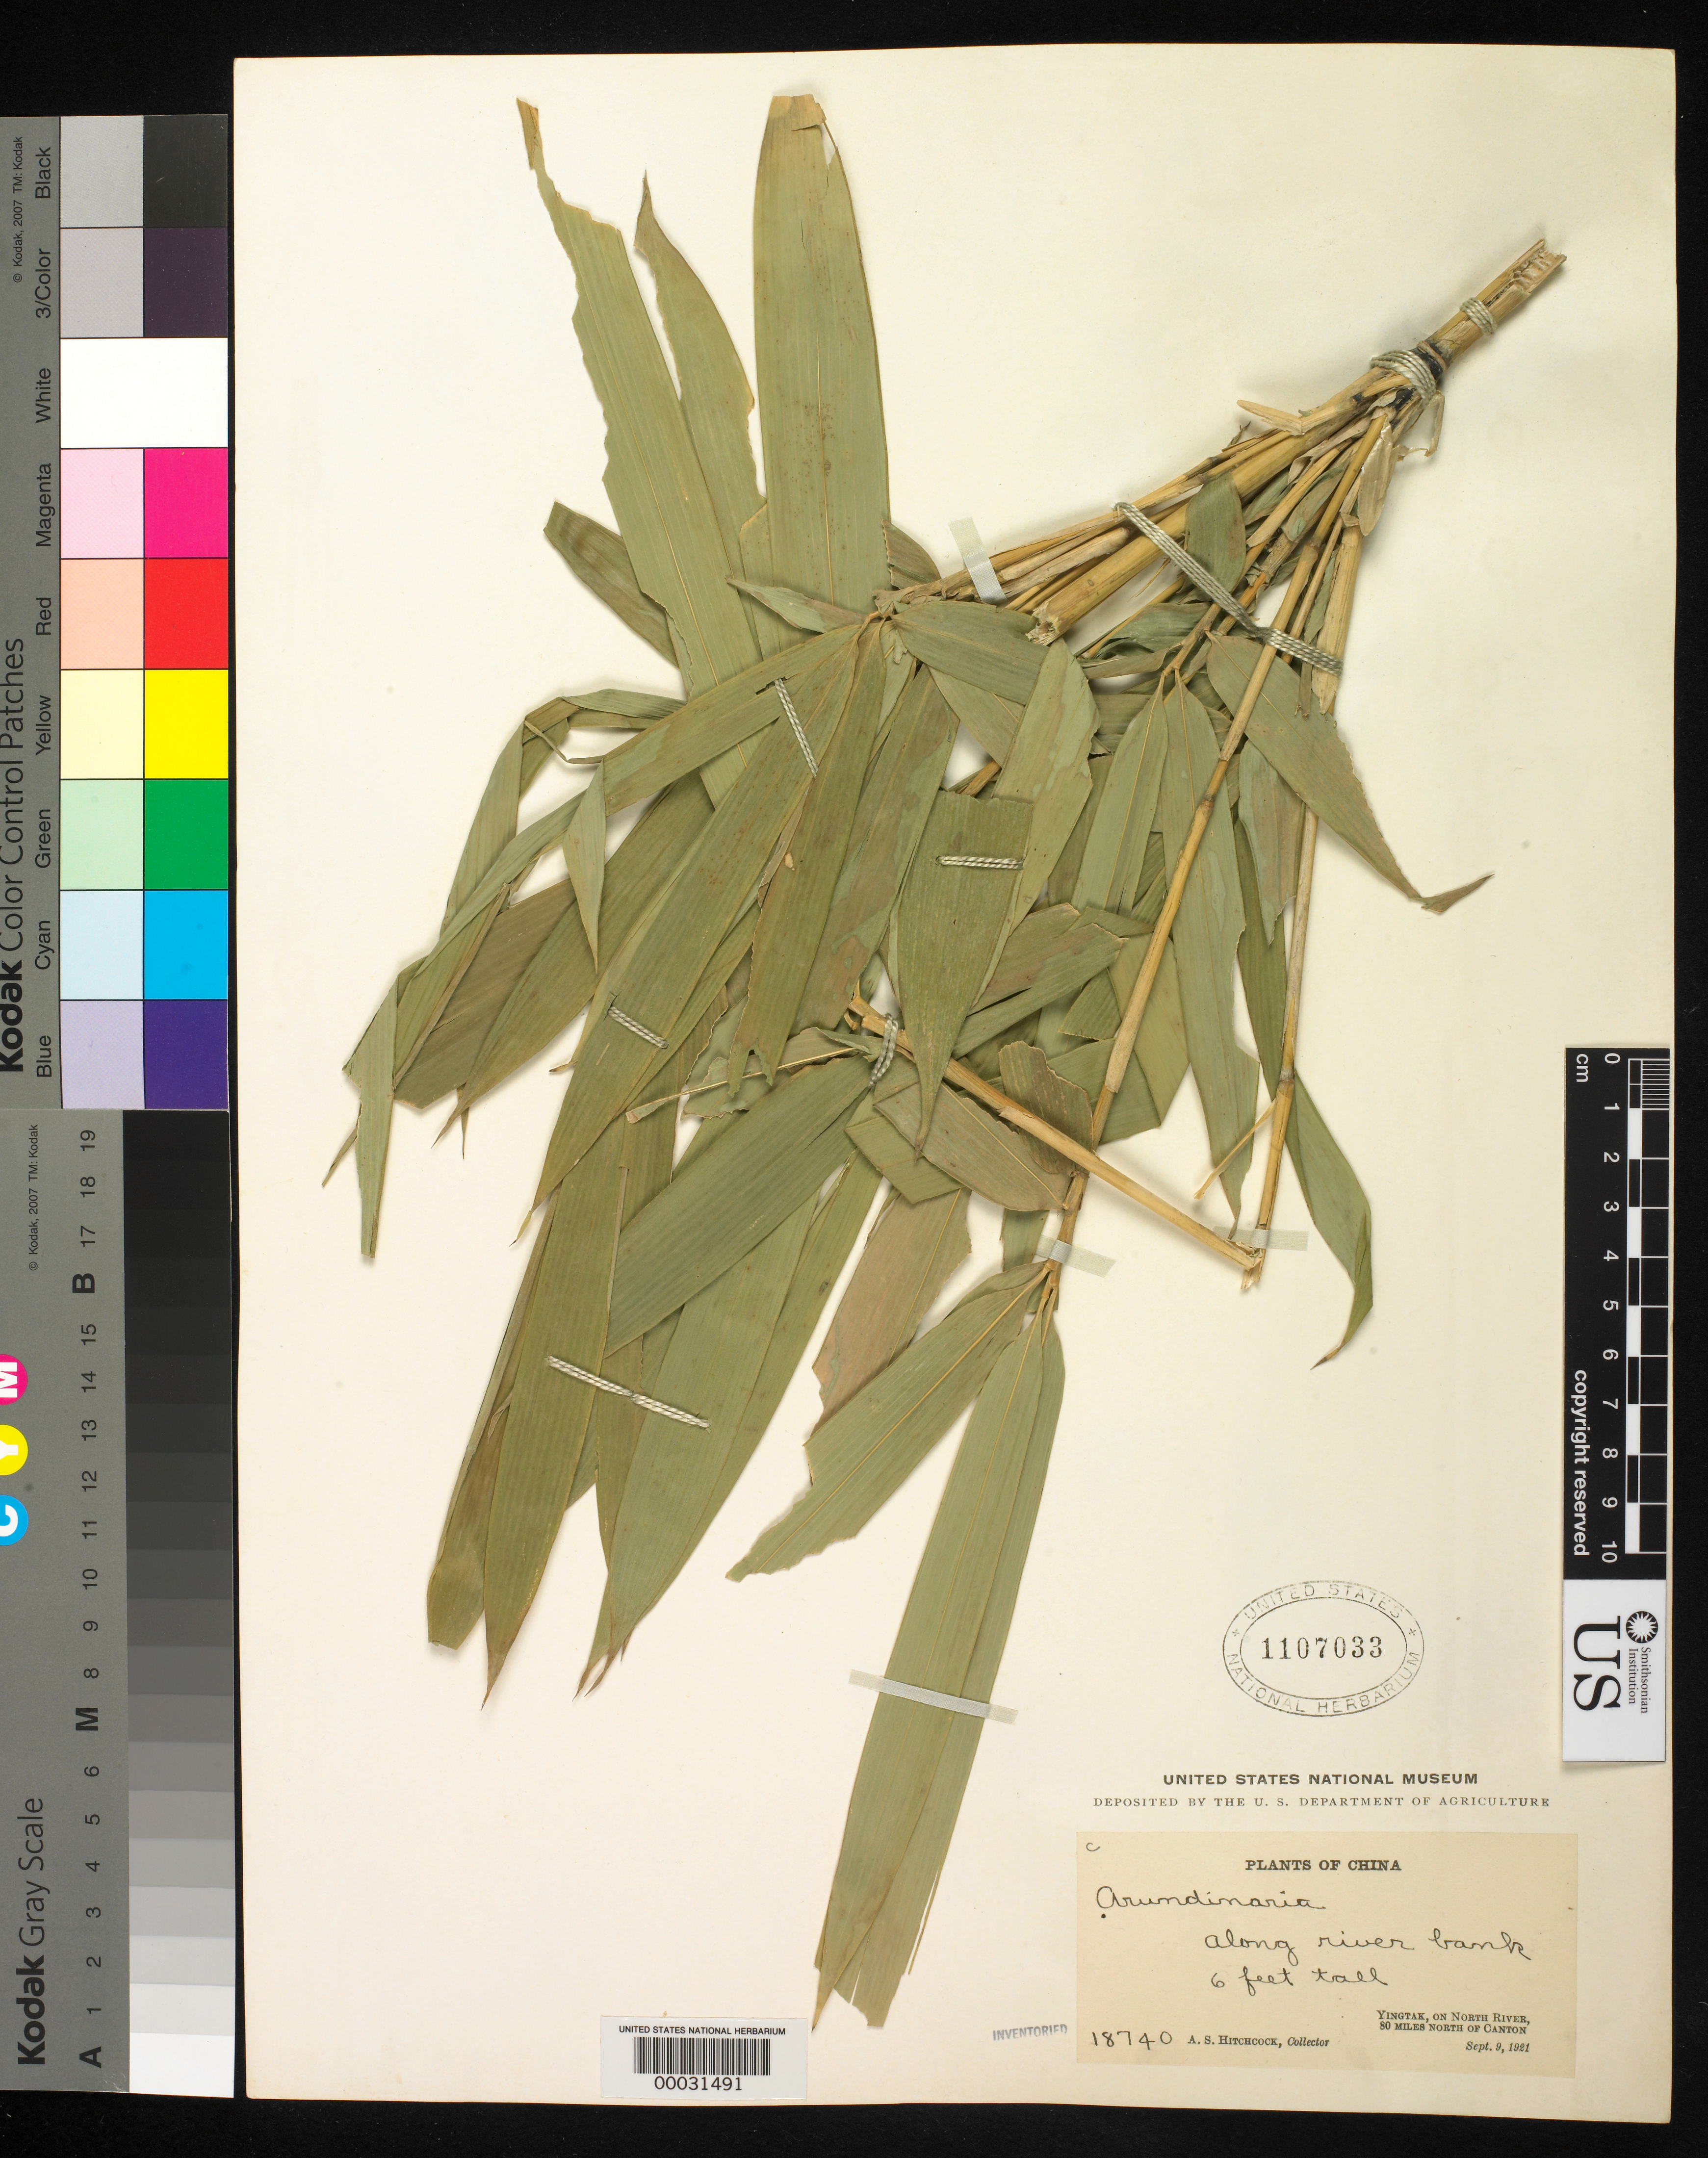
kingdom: Plantae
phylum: Tracheophyta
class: Liliopsida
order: Poales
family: Poaceae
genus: Arundinaria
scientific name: Arundinaria sp.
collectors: A. S. Hitchcock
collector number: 18740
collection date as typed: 09 Sep 1921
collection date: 1921-09-09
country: China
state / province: Guangdong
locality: Yingtak, North R.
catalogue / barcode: US 1107033